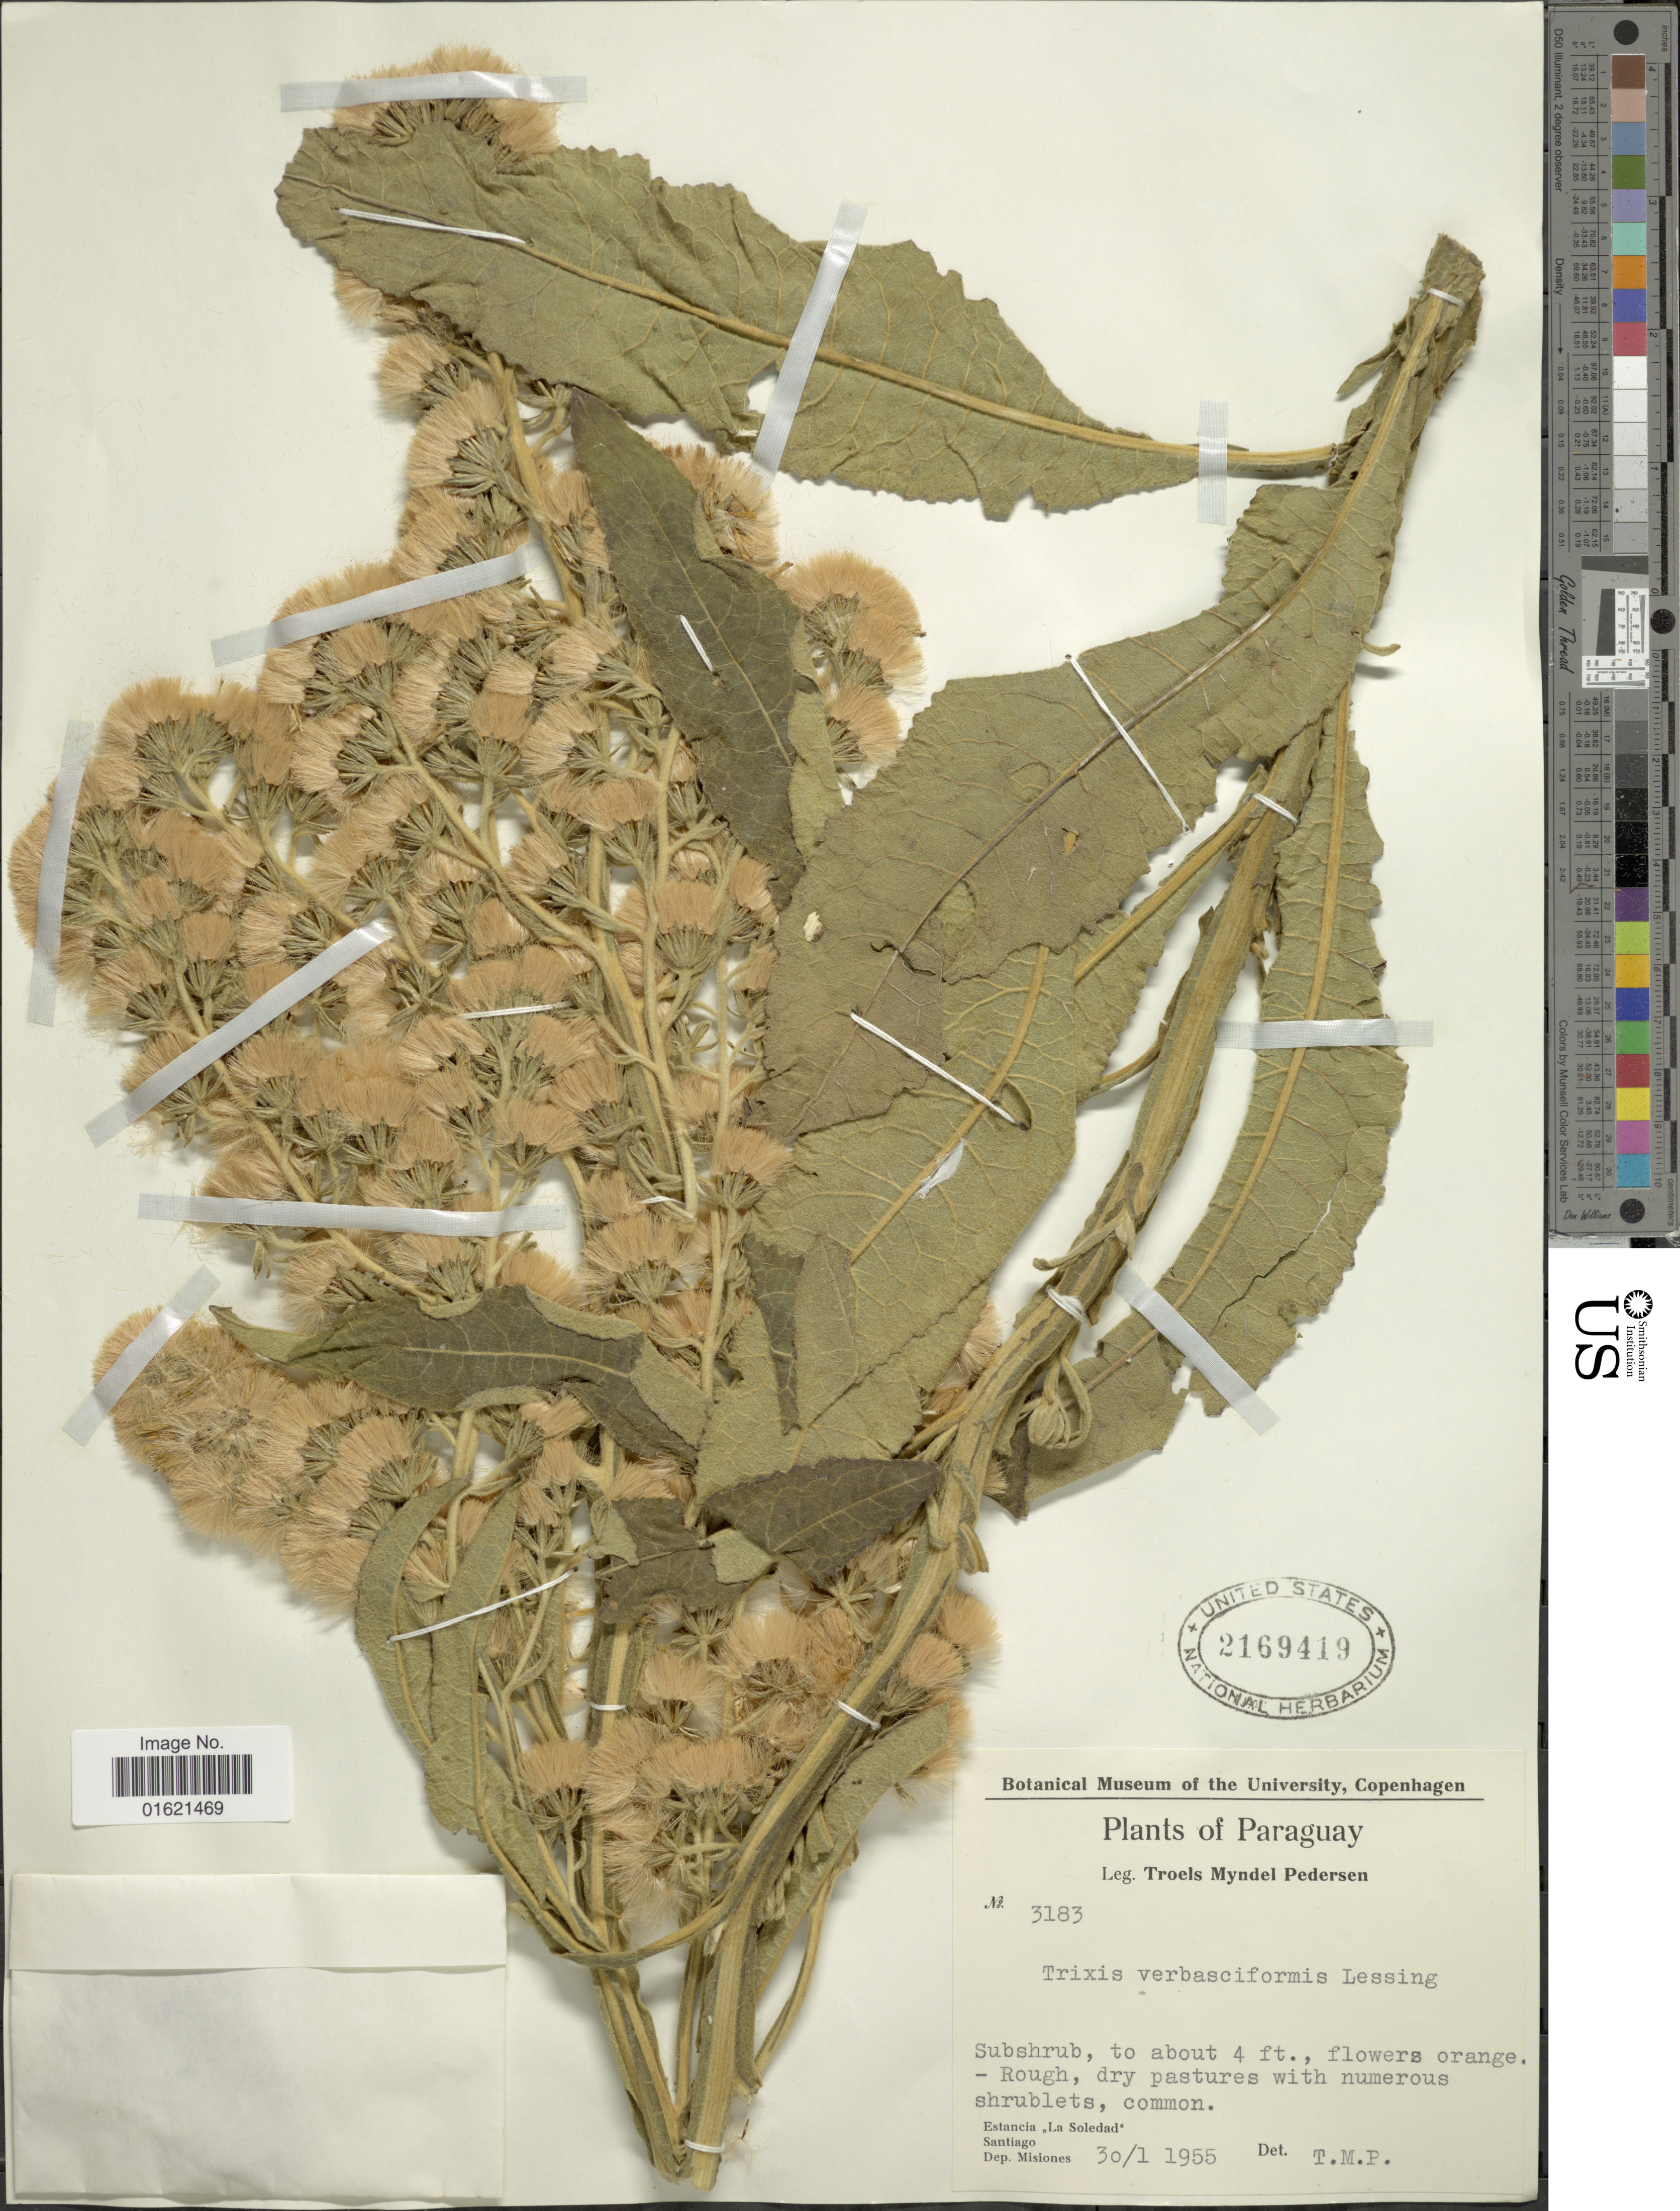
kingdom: Plantae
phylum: Tracheophyta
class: Magnoliopsida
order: Asterales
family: Asteraceae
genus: Trixis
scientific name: Trixis verbasciformis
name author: Less.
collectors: T. Pederson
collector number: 3183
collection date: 1955-01-30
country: Paraguay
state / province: Misiones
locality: Estancia, La Soledad, Santiago Dep,. Misiones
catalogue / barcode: US 2169419